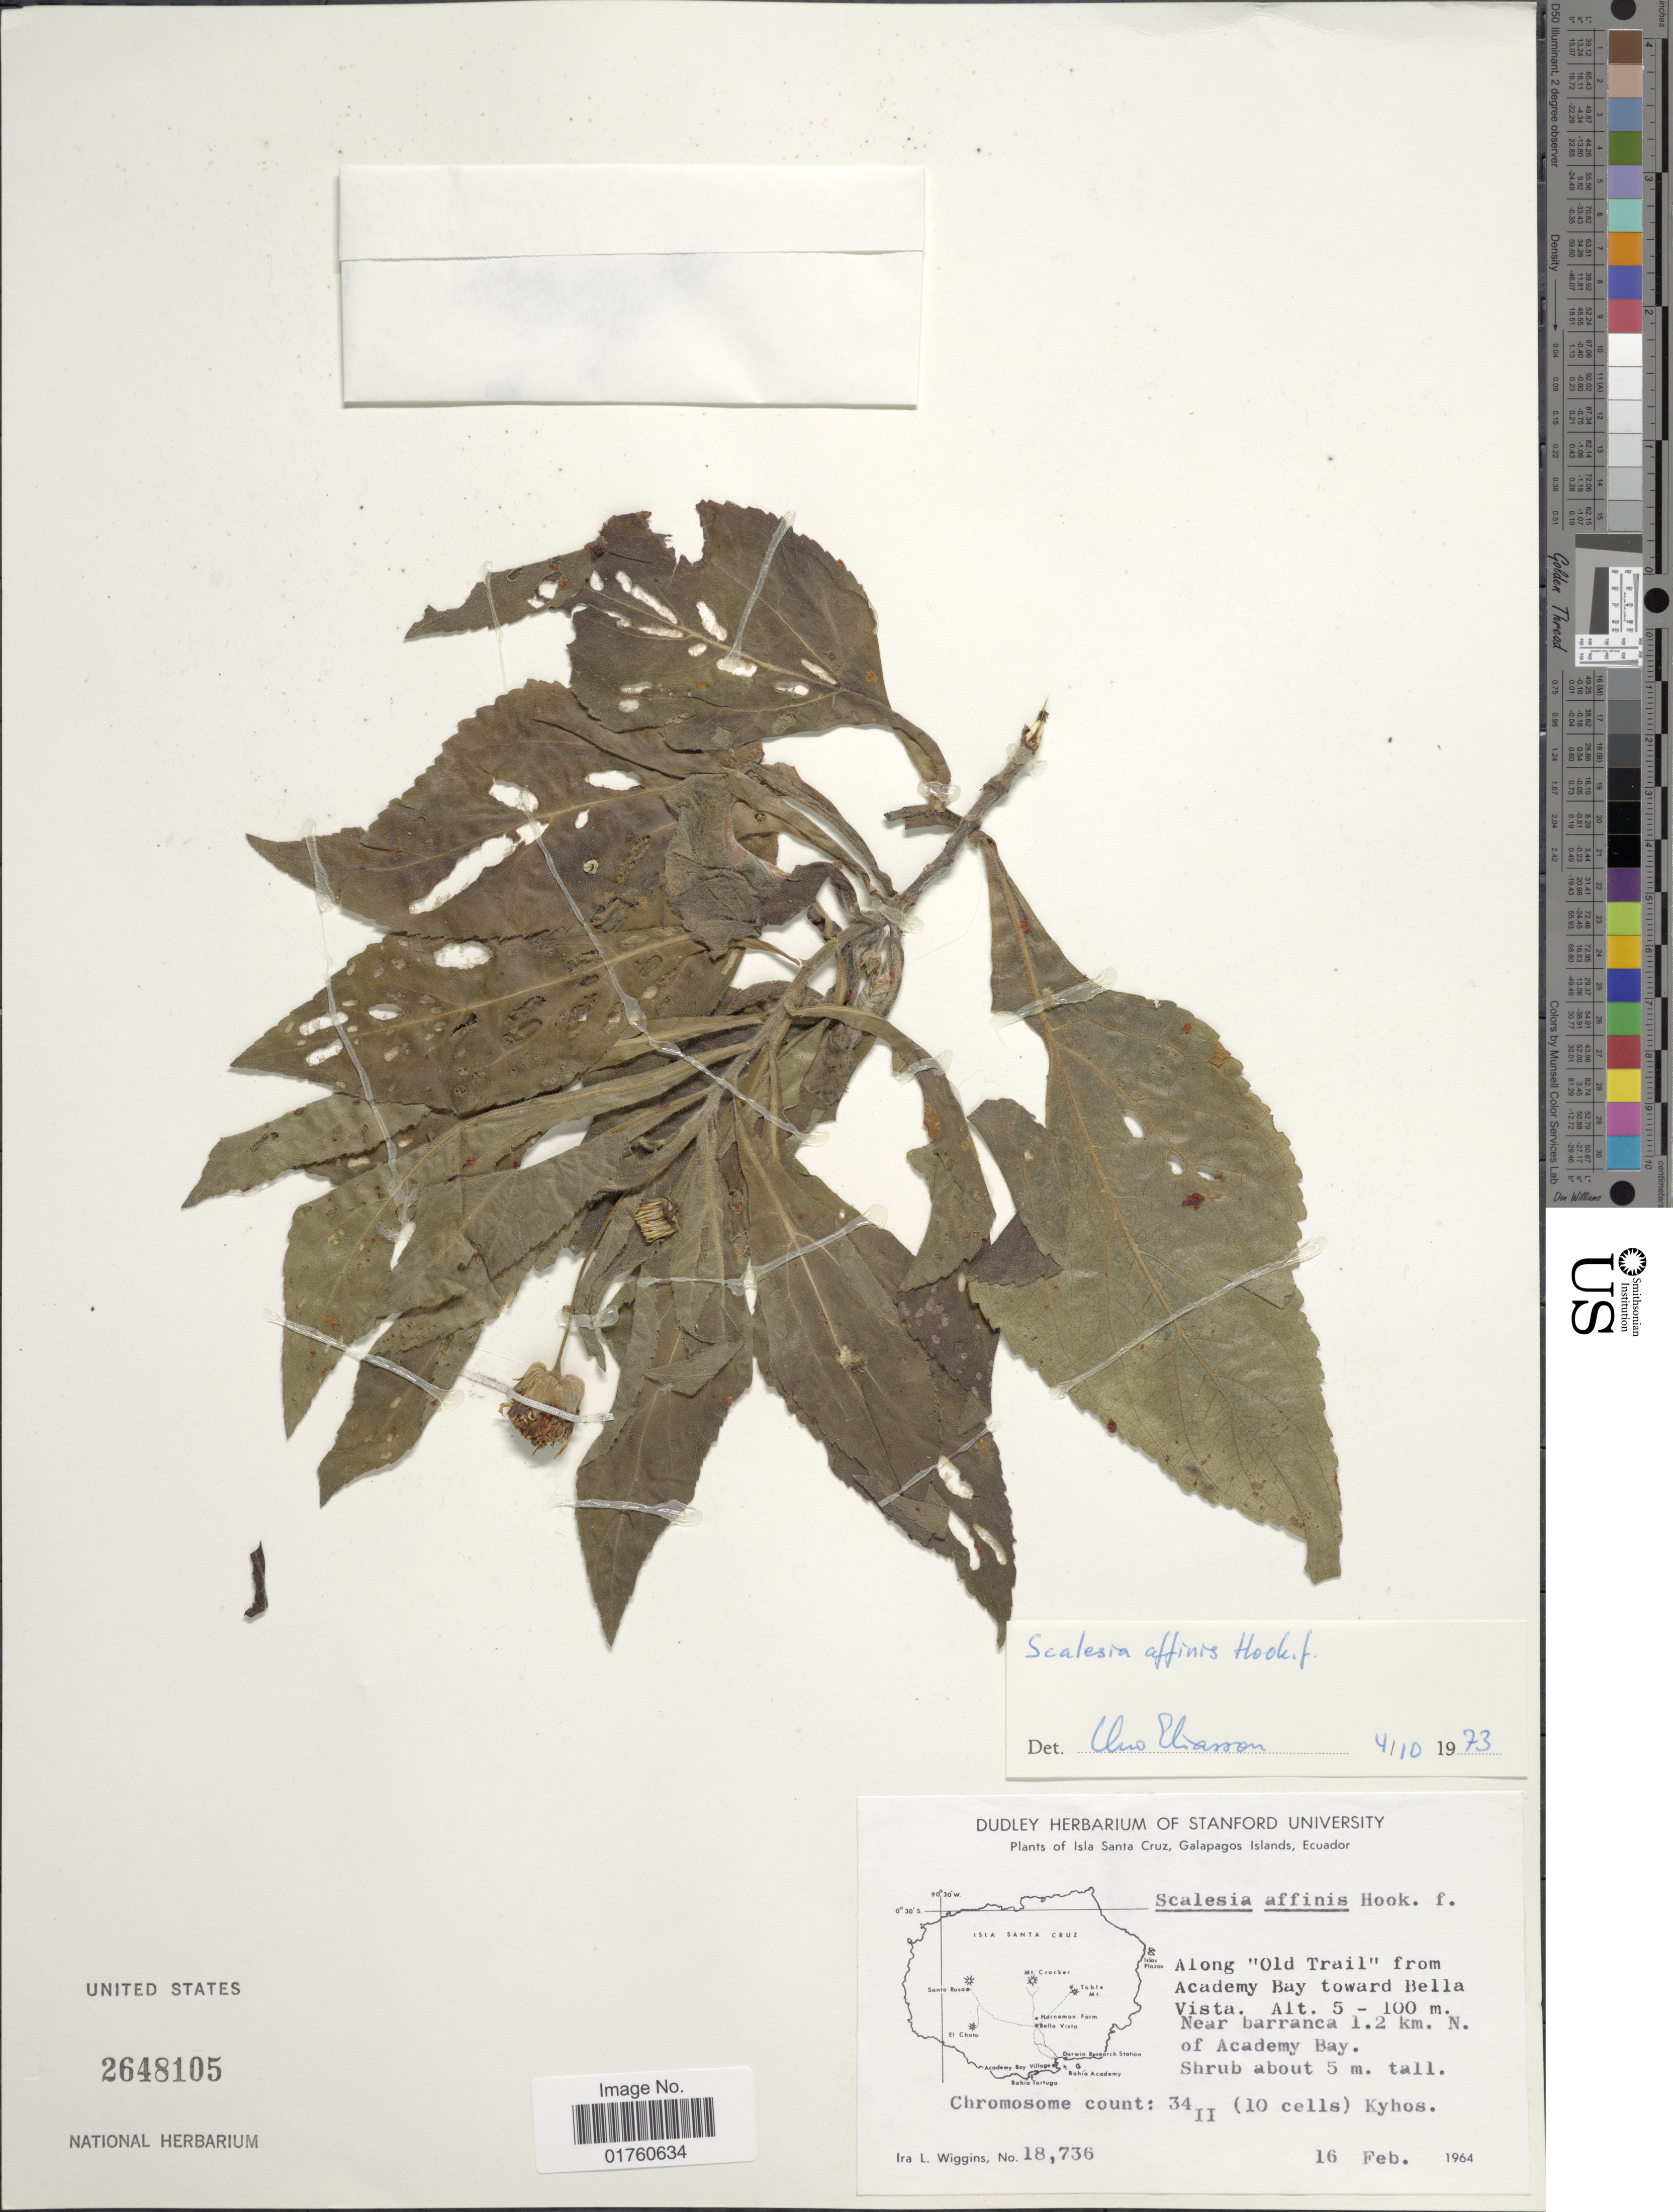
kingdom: Plantae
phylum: Tracheophyta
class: Magnoliopsida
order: Asterales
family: Asteraceae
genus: Scalesia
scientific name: Scalesia affinis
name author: Hook. f.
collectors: I. L. Wiggins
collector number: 18736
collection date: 1964-02-16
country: Ecuador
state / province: Colón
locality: Isla Santa Cruz, Galapagos Islands, Along 'Old Trail' from Acedemy Bay toward Bella Vista, Near barranca 1.2 km N of Academy Bay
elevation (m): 5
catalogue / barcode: US 2648105